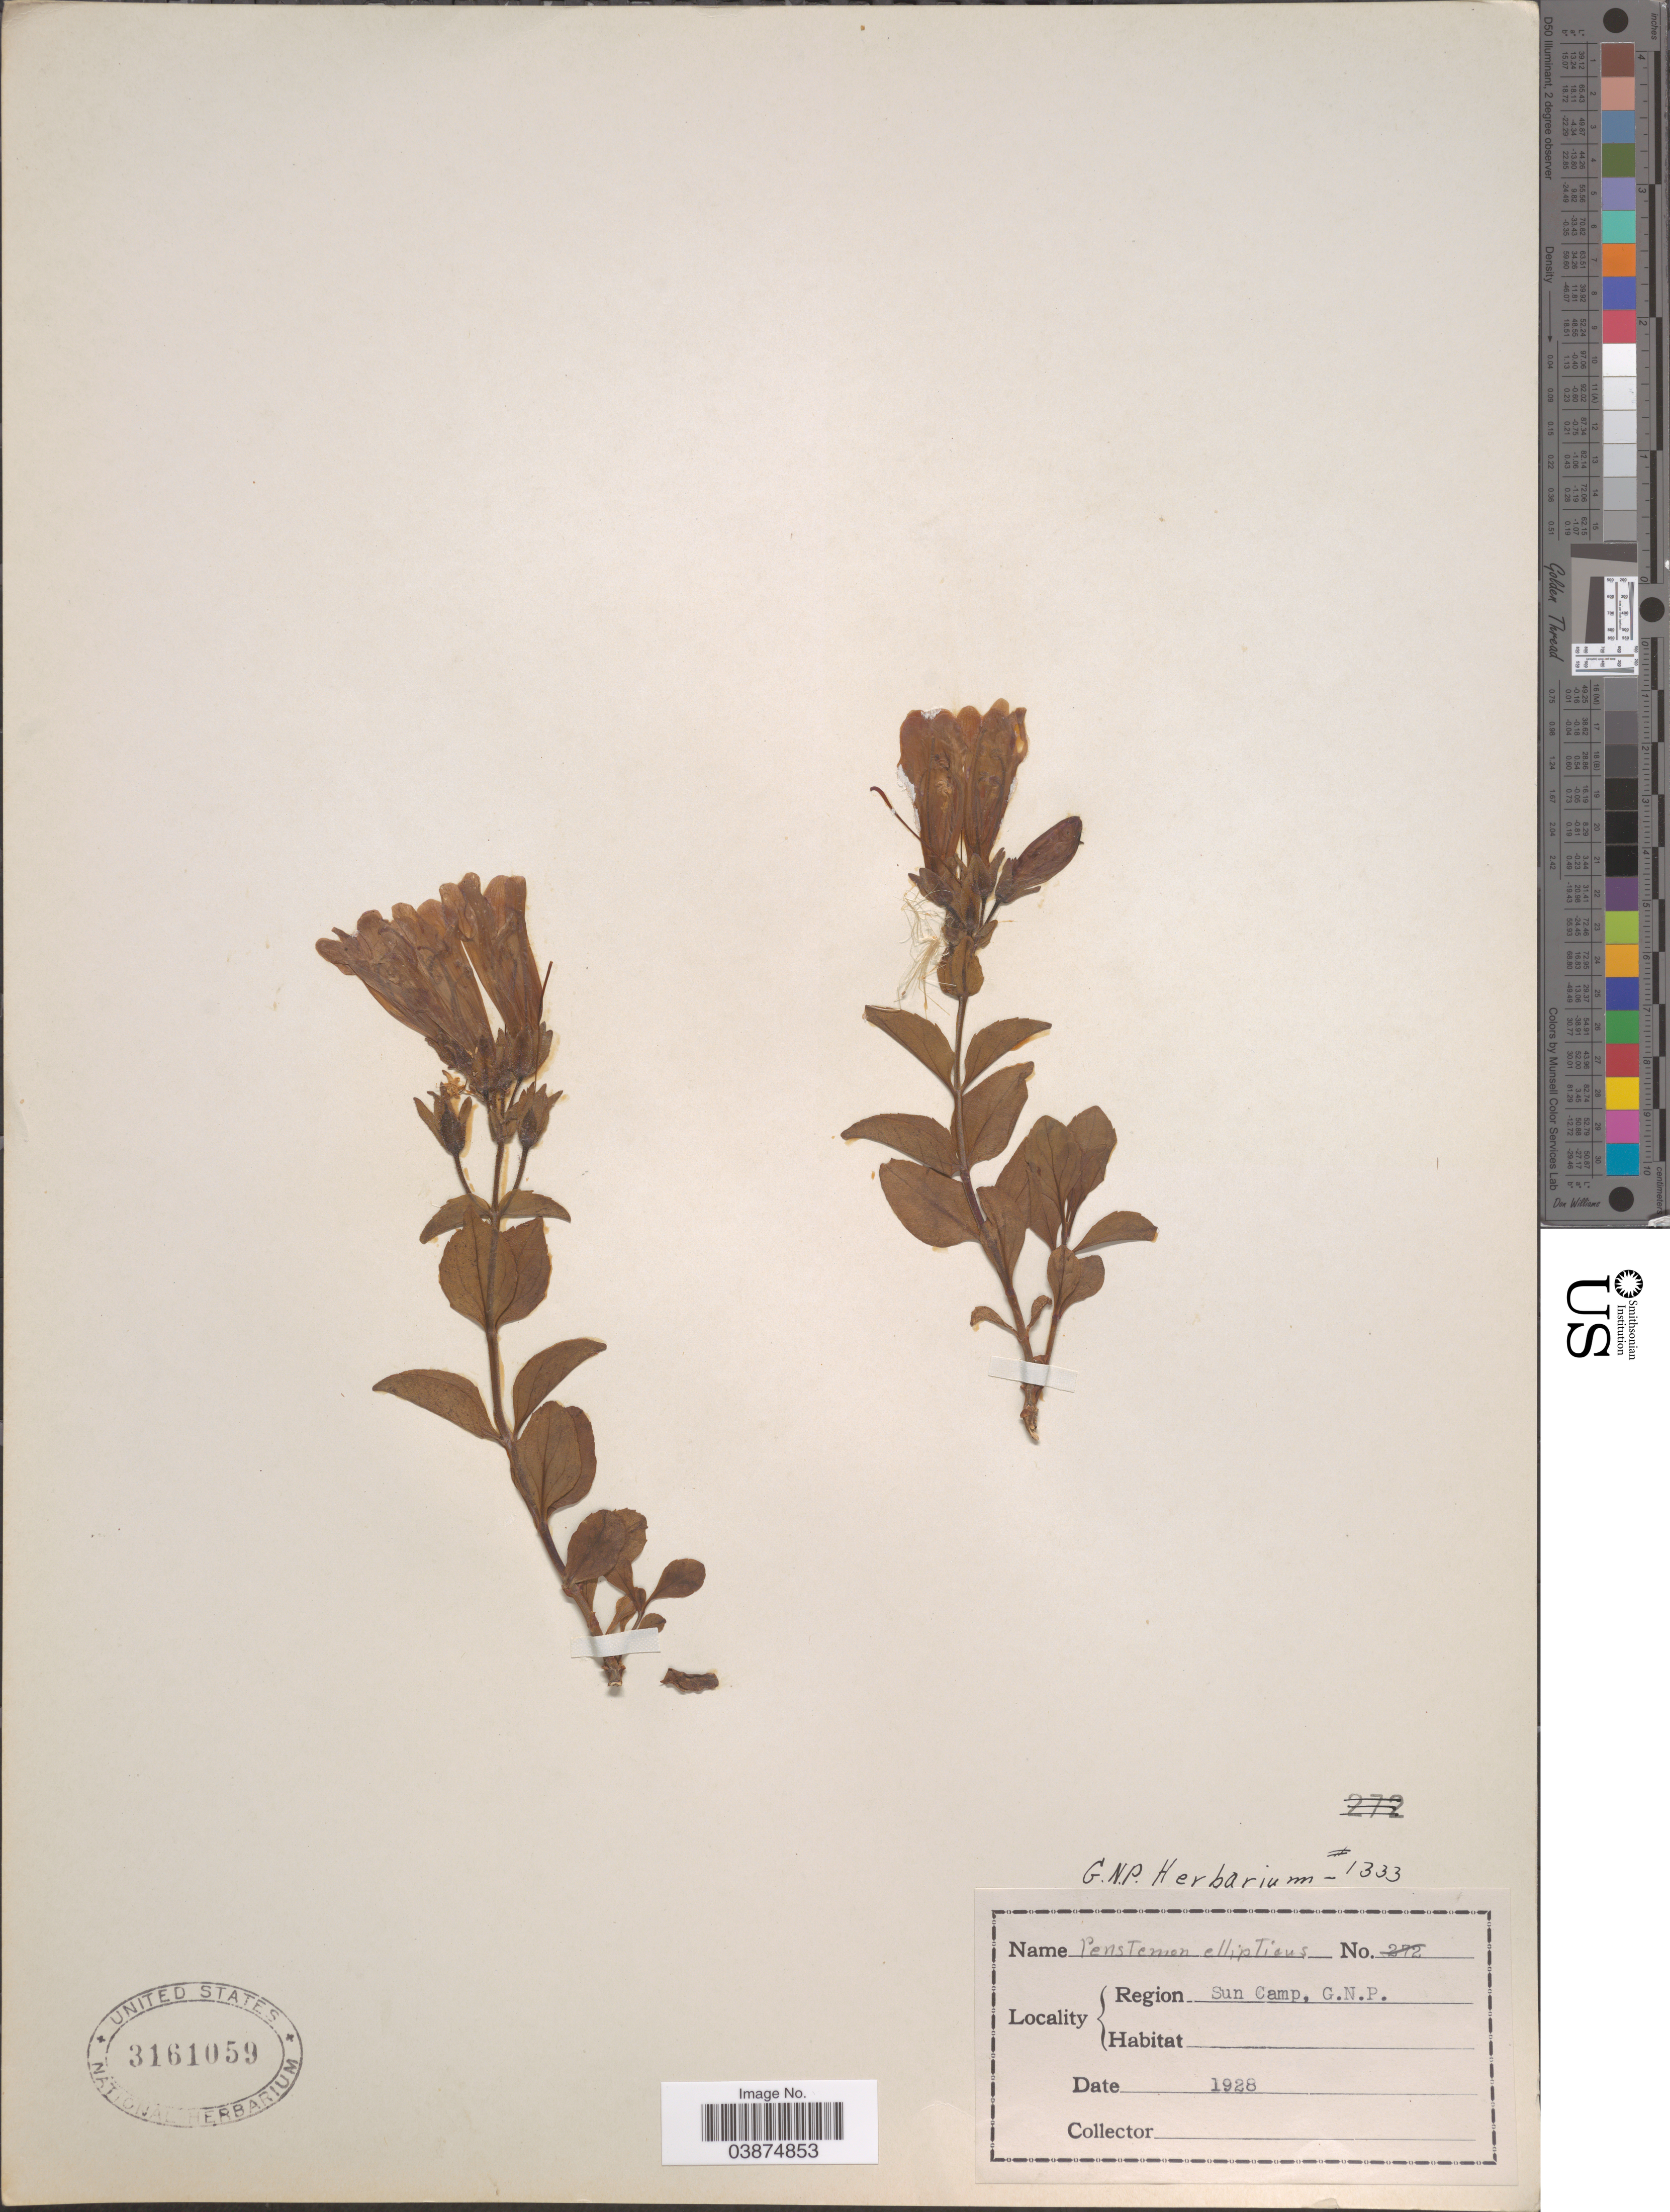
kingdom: Plantae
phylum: Tracheophyta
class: Magnoliopsida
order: Lamiales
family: Plantaginaceae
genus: Penstemon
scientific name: Penstemon ellipticus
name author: Greene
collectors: ex herb. G. N. P.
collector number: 1333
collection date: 1928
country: United States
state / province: Montana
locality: Region Sun Camp, G.N.P.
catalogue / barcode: US 3161059